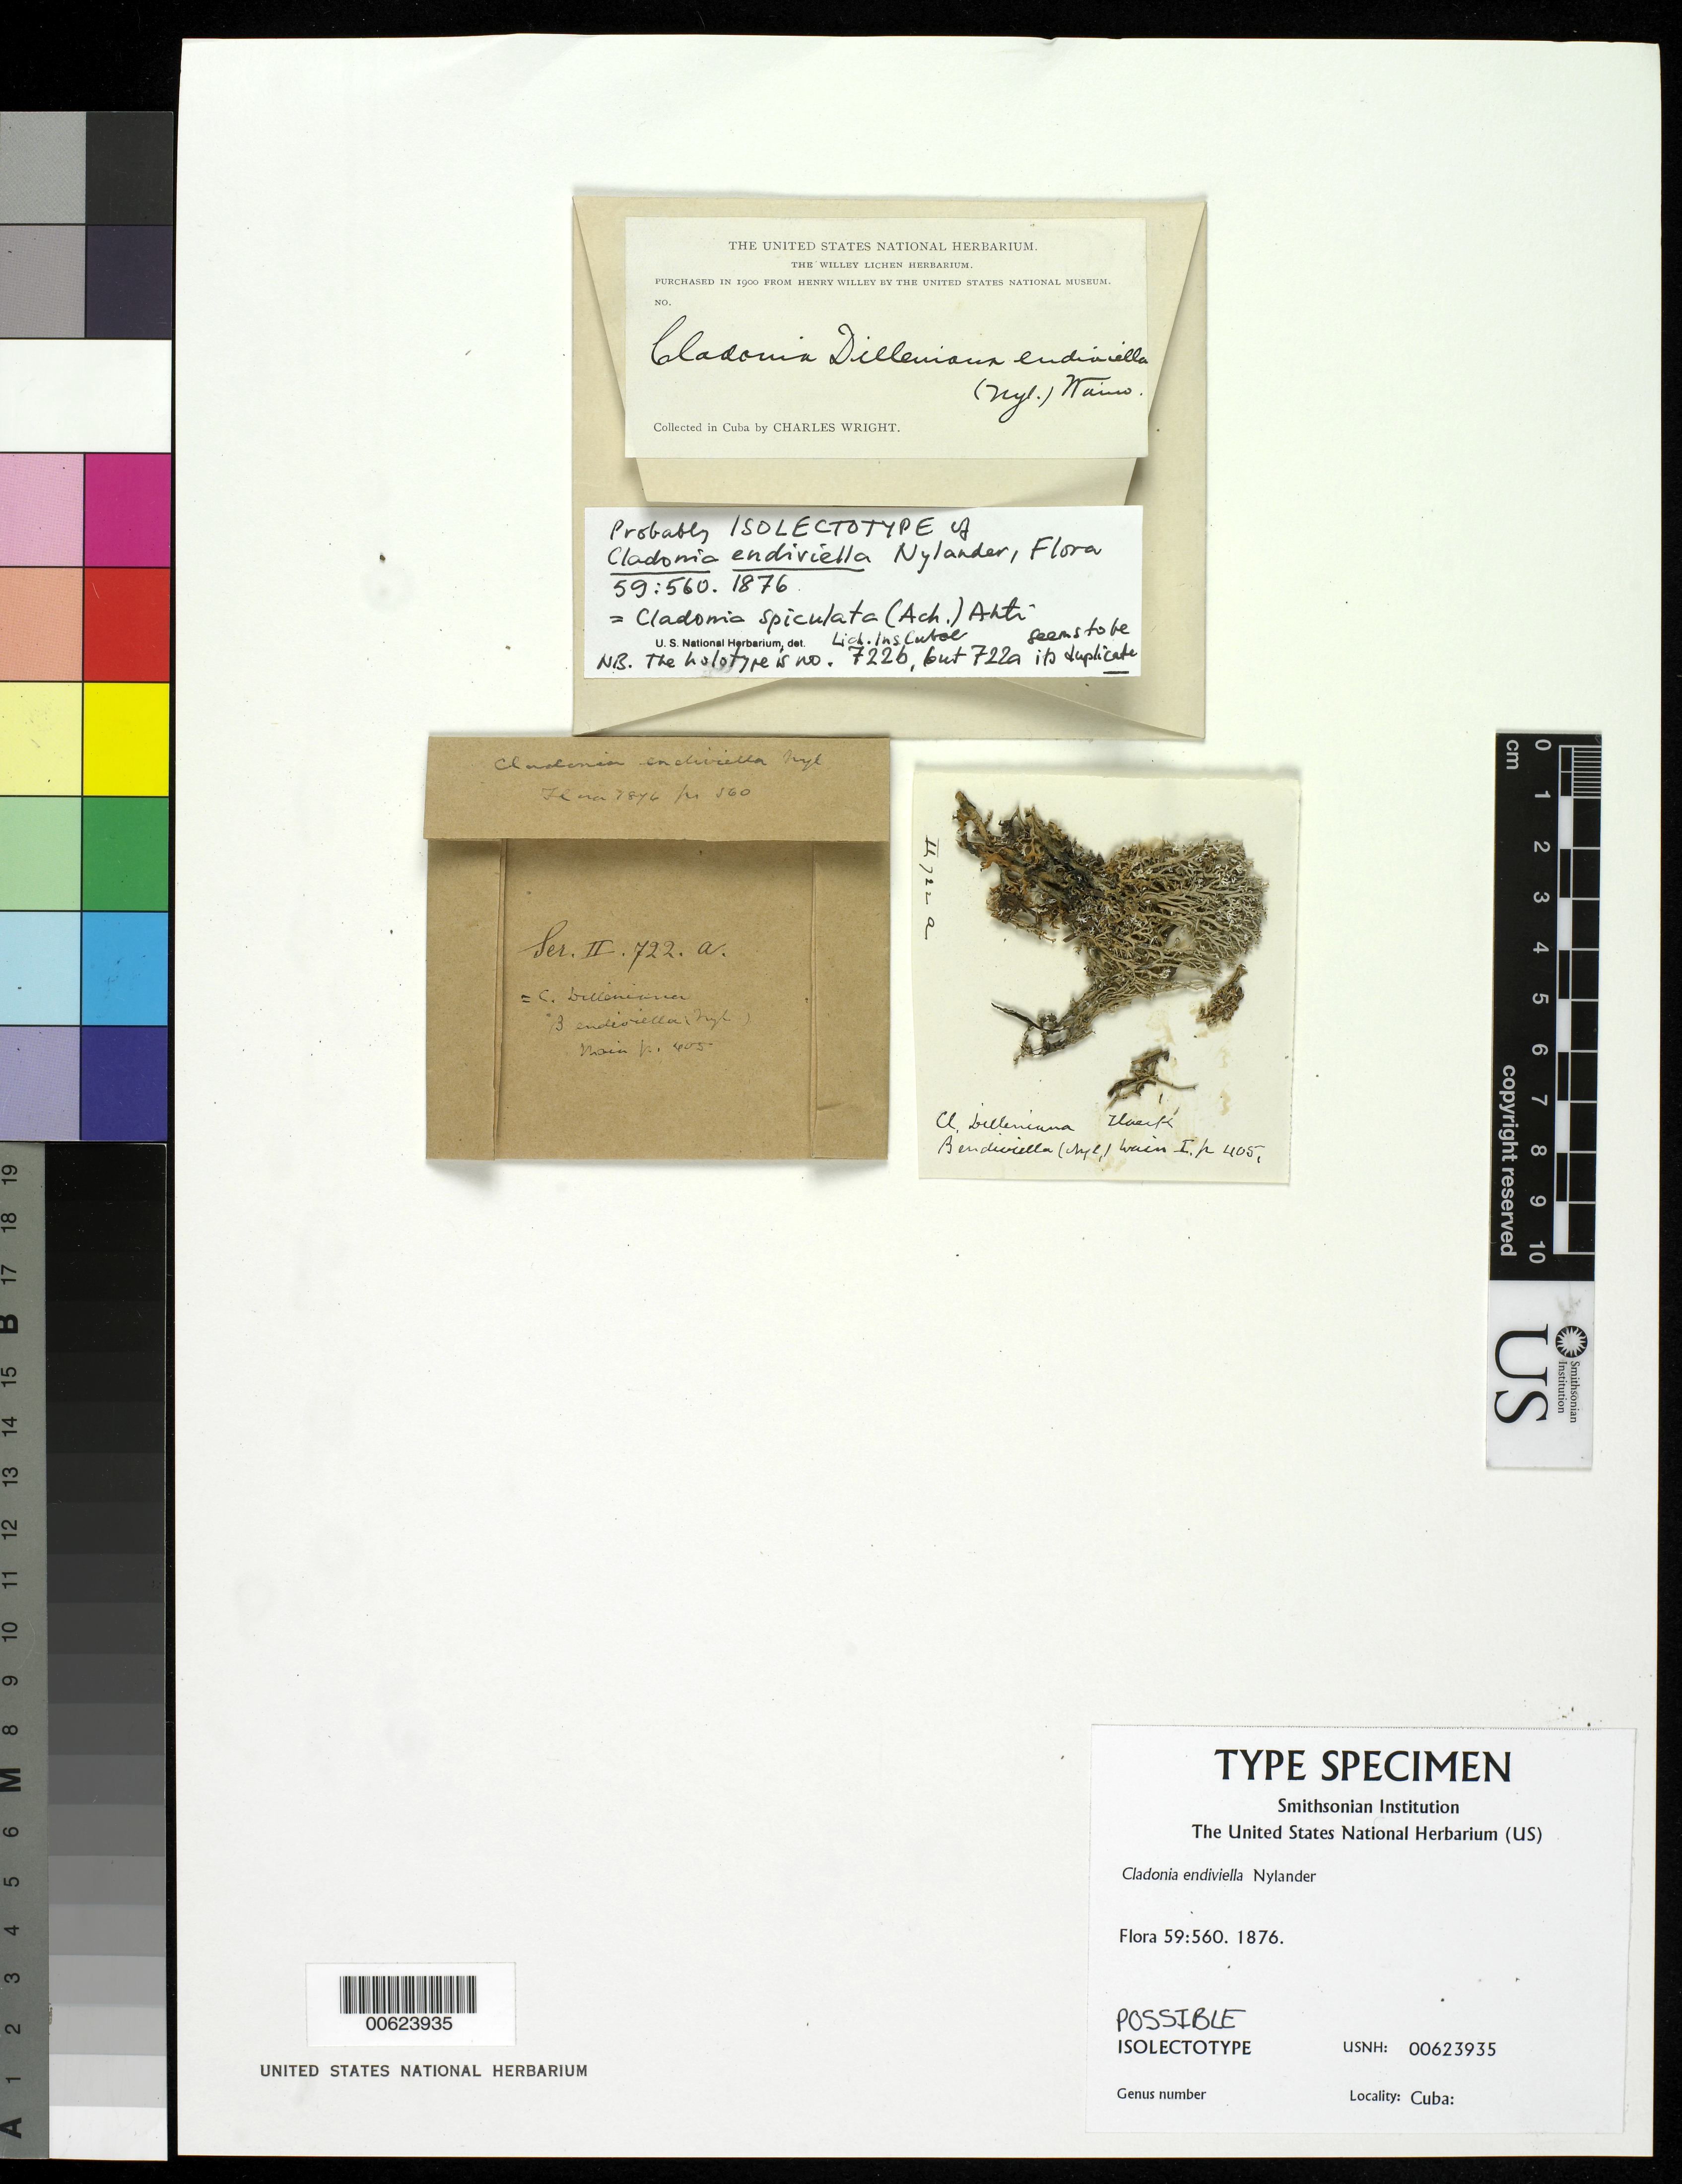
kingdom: Fungi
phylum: Ascomycota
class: Lecanoromycetes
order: Lecanorales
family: Cladoniaceae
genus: Cladonia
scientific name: Cladonia endiviella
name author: Nyl.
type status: Isolectotype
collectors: C. Wright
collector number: Lich. Ins. Cubae, Ser. 2, 722a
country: Cuba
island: Greater Antilles